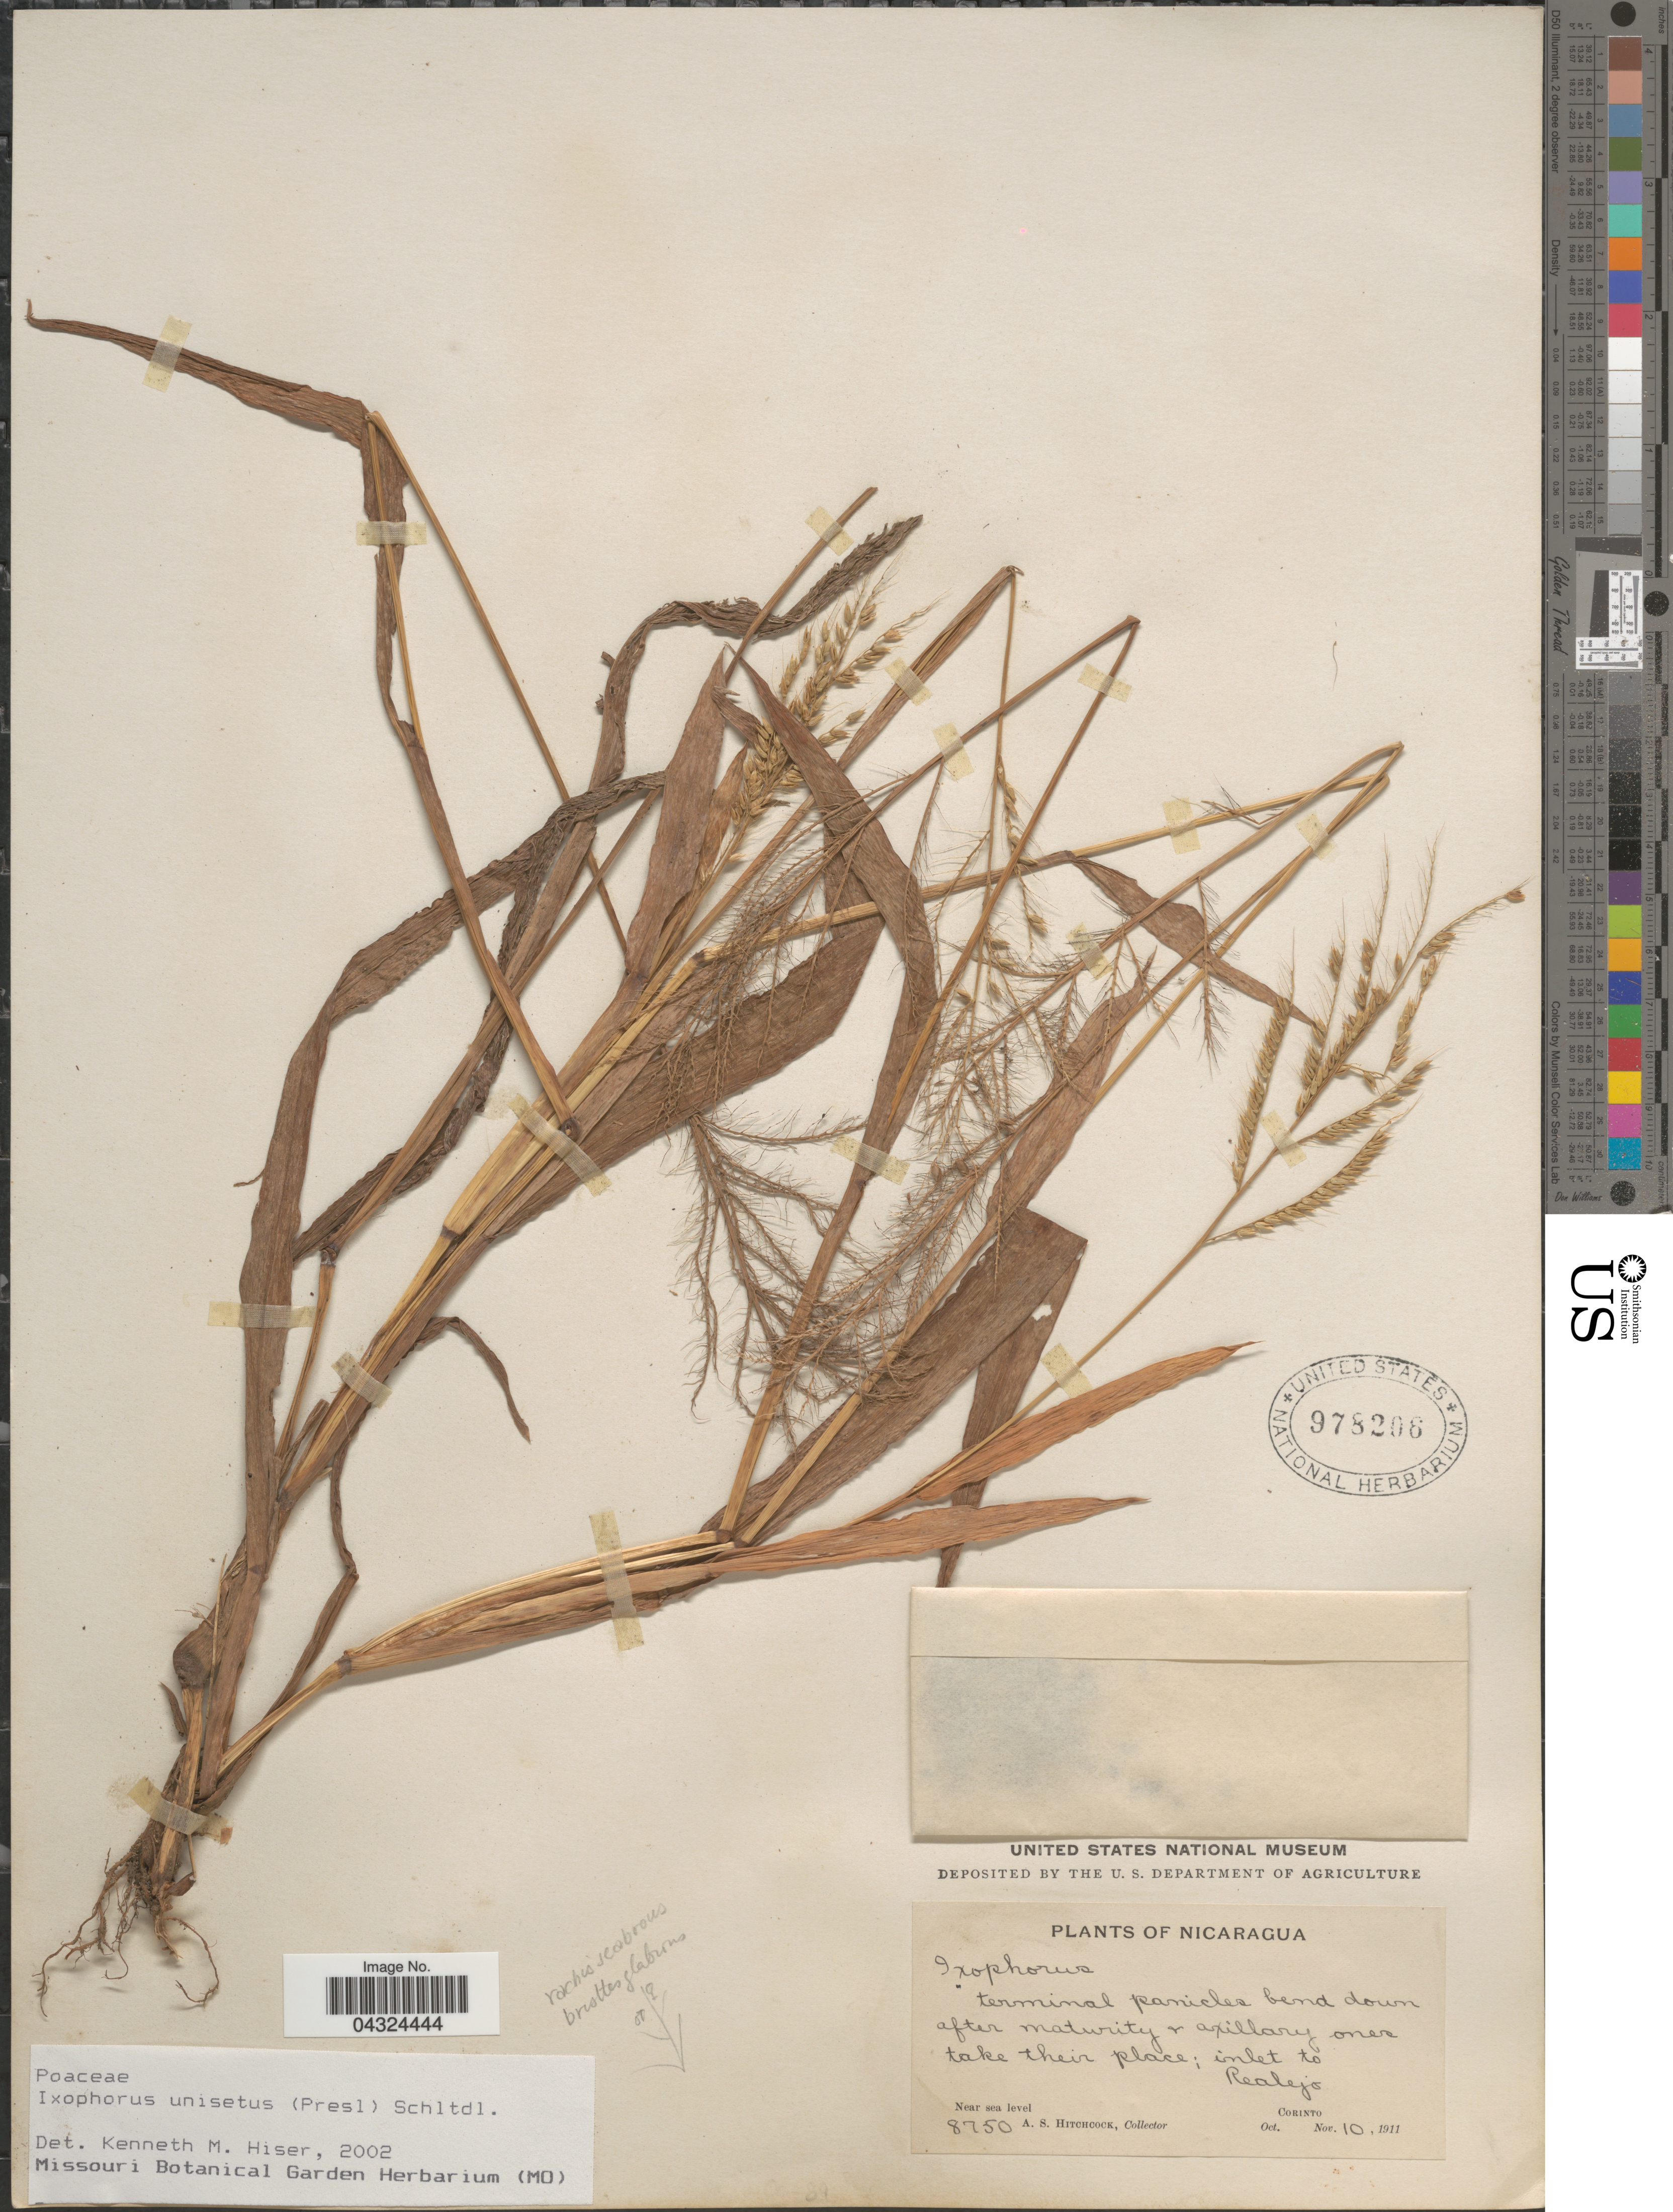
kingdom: Plantae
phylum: Tracheophyta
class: Liliopsida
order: Poales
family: Poaceae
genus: Ixophorus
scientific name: Ixophorus unisetus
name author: (J. Presl) Schltdl.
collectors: A. S. Hitchcock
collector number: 8750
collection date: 1911-11-10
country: Nicaragua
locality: Inlet to Realejo. Corinto.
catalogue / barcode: US 978206